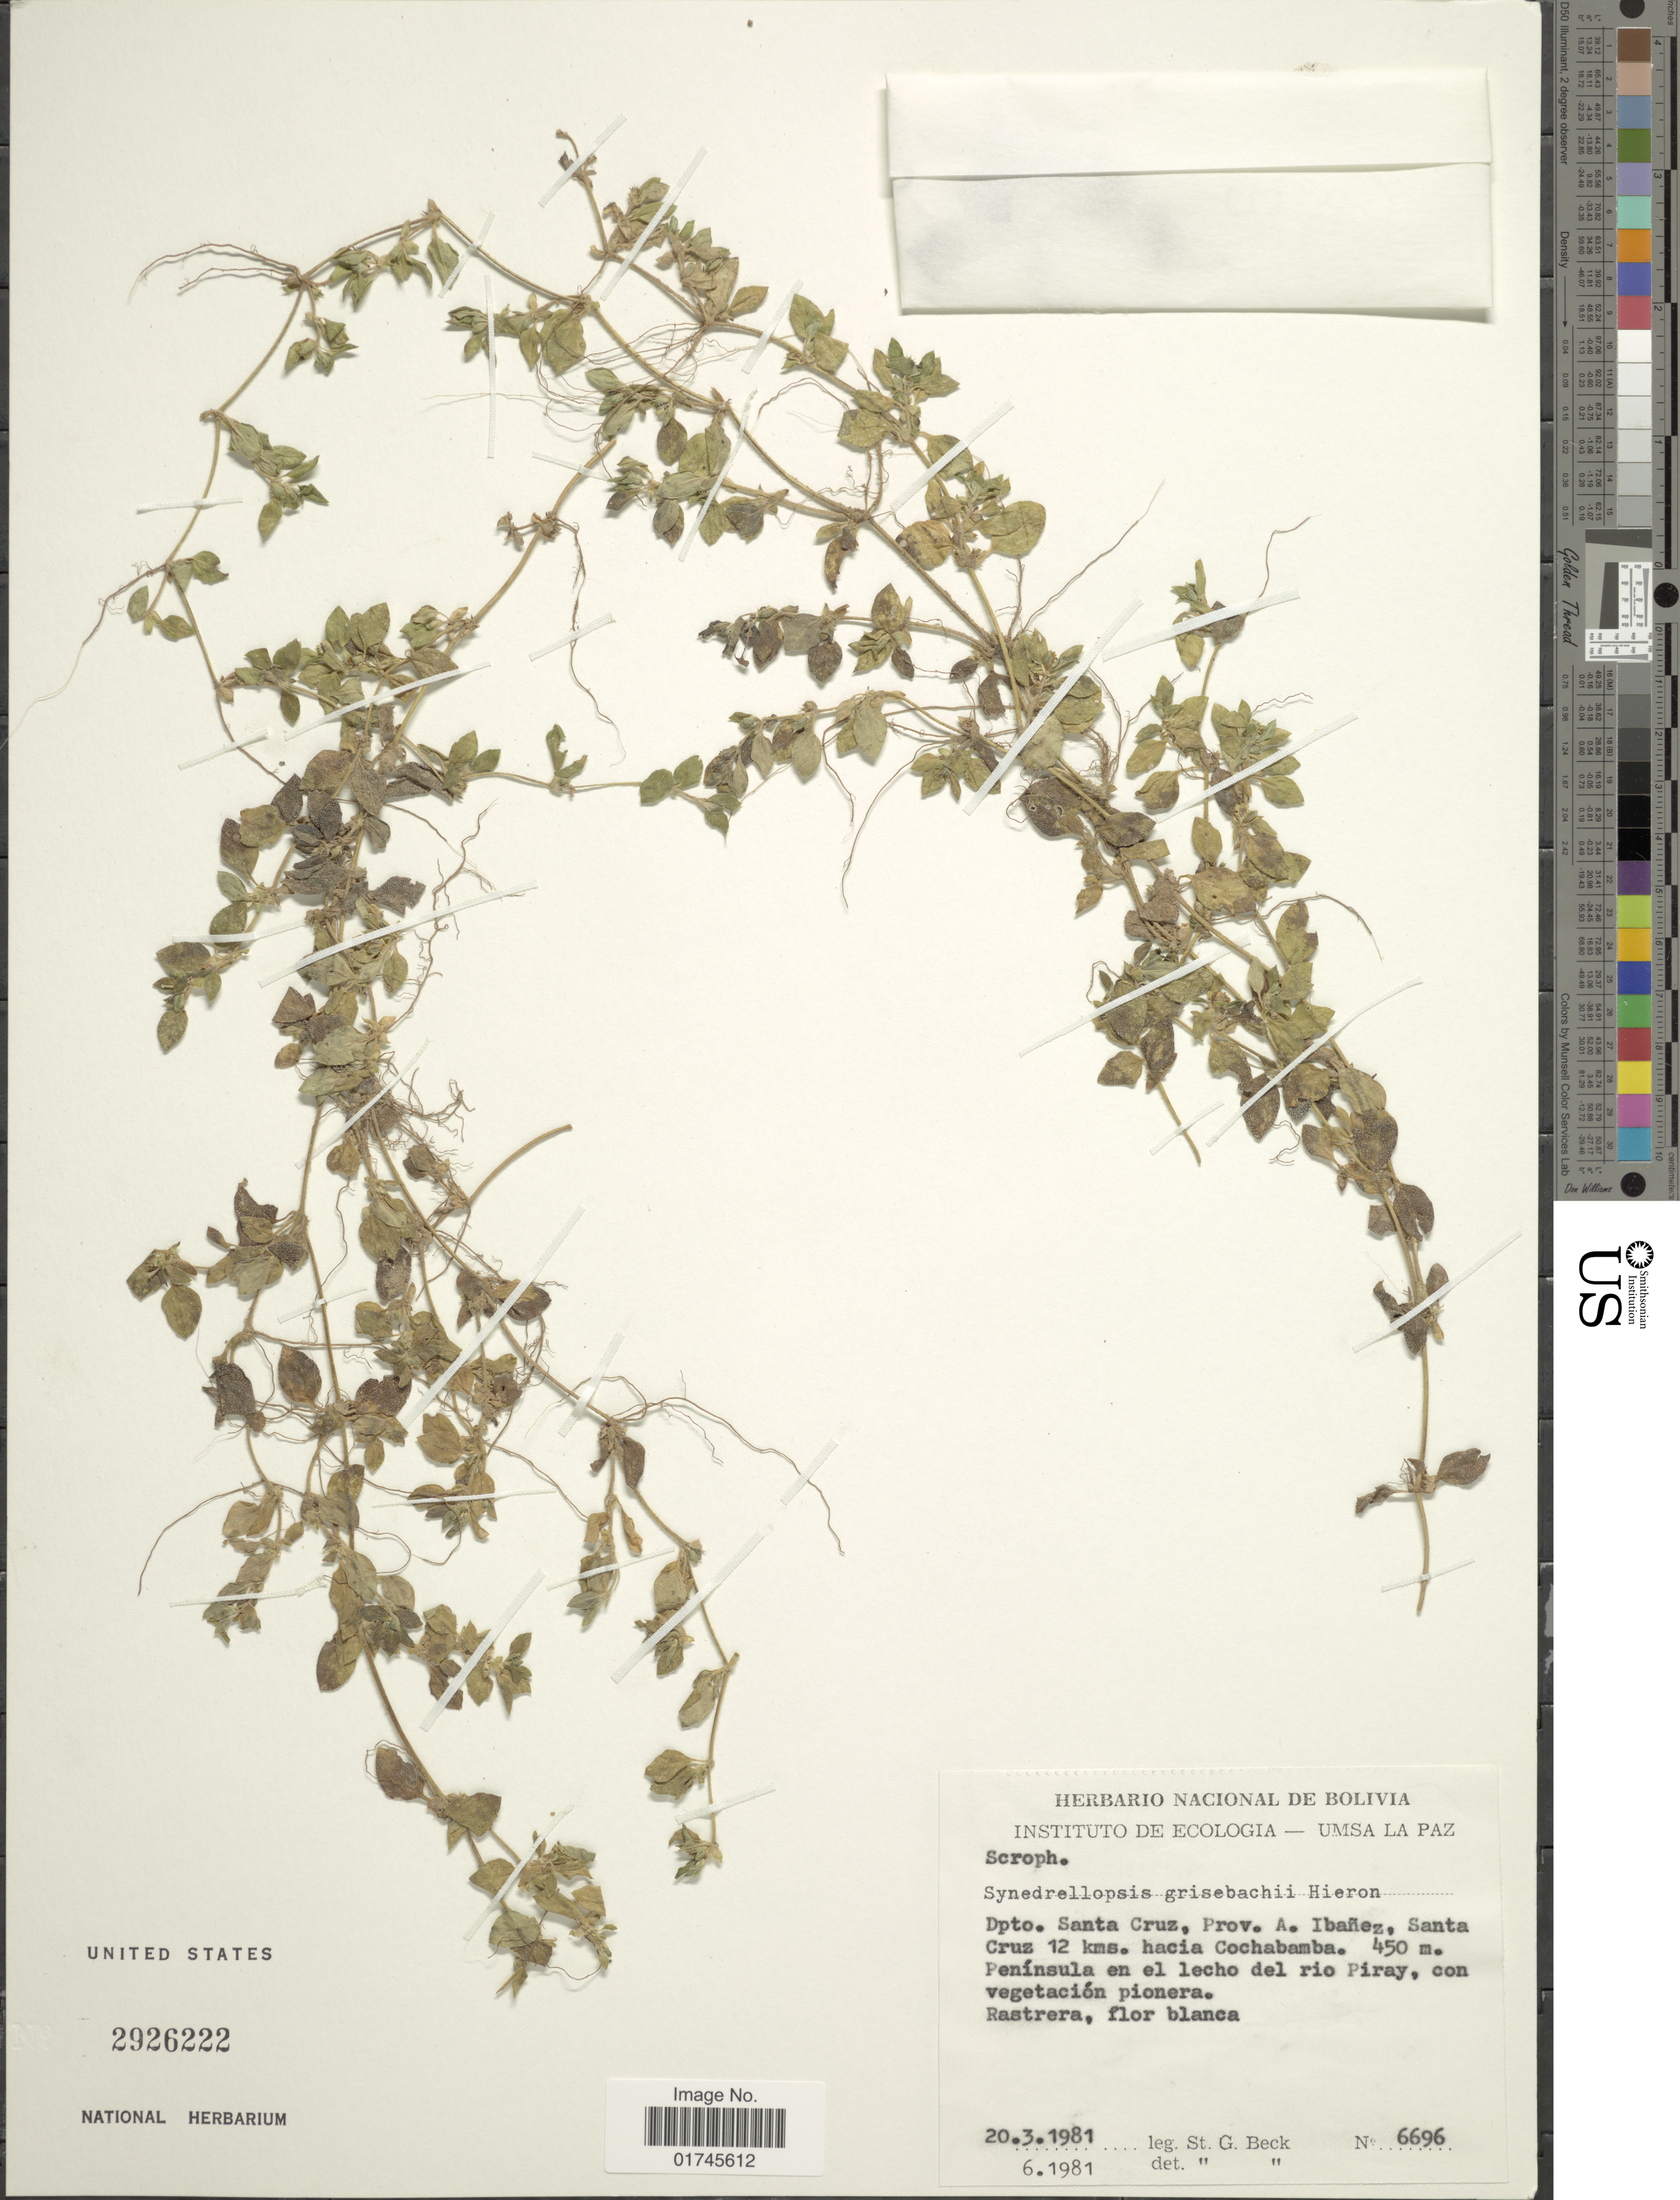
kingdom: Plantae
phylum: Tracheophyta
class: Magnoliopsida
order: Asterales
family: Asteraceae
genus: Synedrellopsis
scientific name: Synedrellopsis grisebachii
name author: Hieron. & Kuntze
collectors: S. G. Beck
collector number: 6696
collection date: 1981-03-20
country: Bolivia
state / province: Santa Cruz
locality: Dpto Santa Cruz, Prov. A Ibañez, Santa Cruz, 12 kms hacia Cochabamba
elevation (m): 450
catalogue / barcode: US 2926222